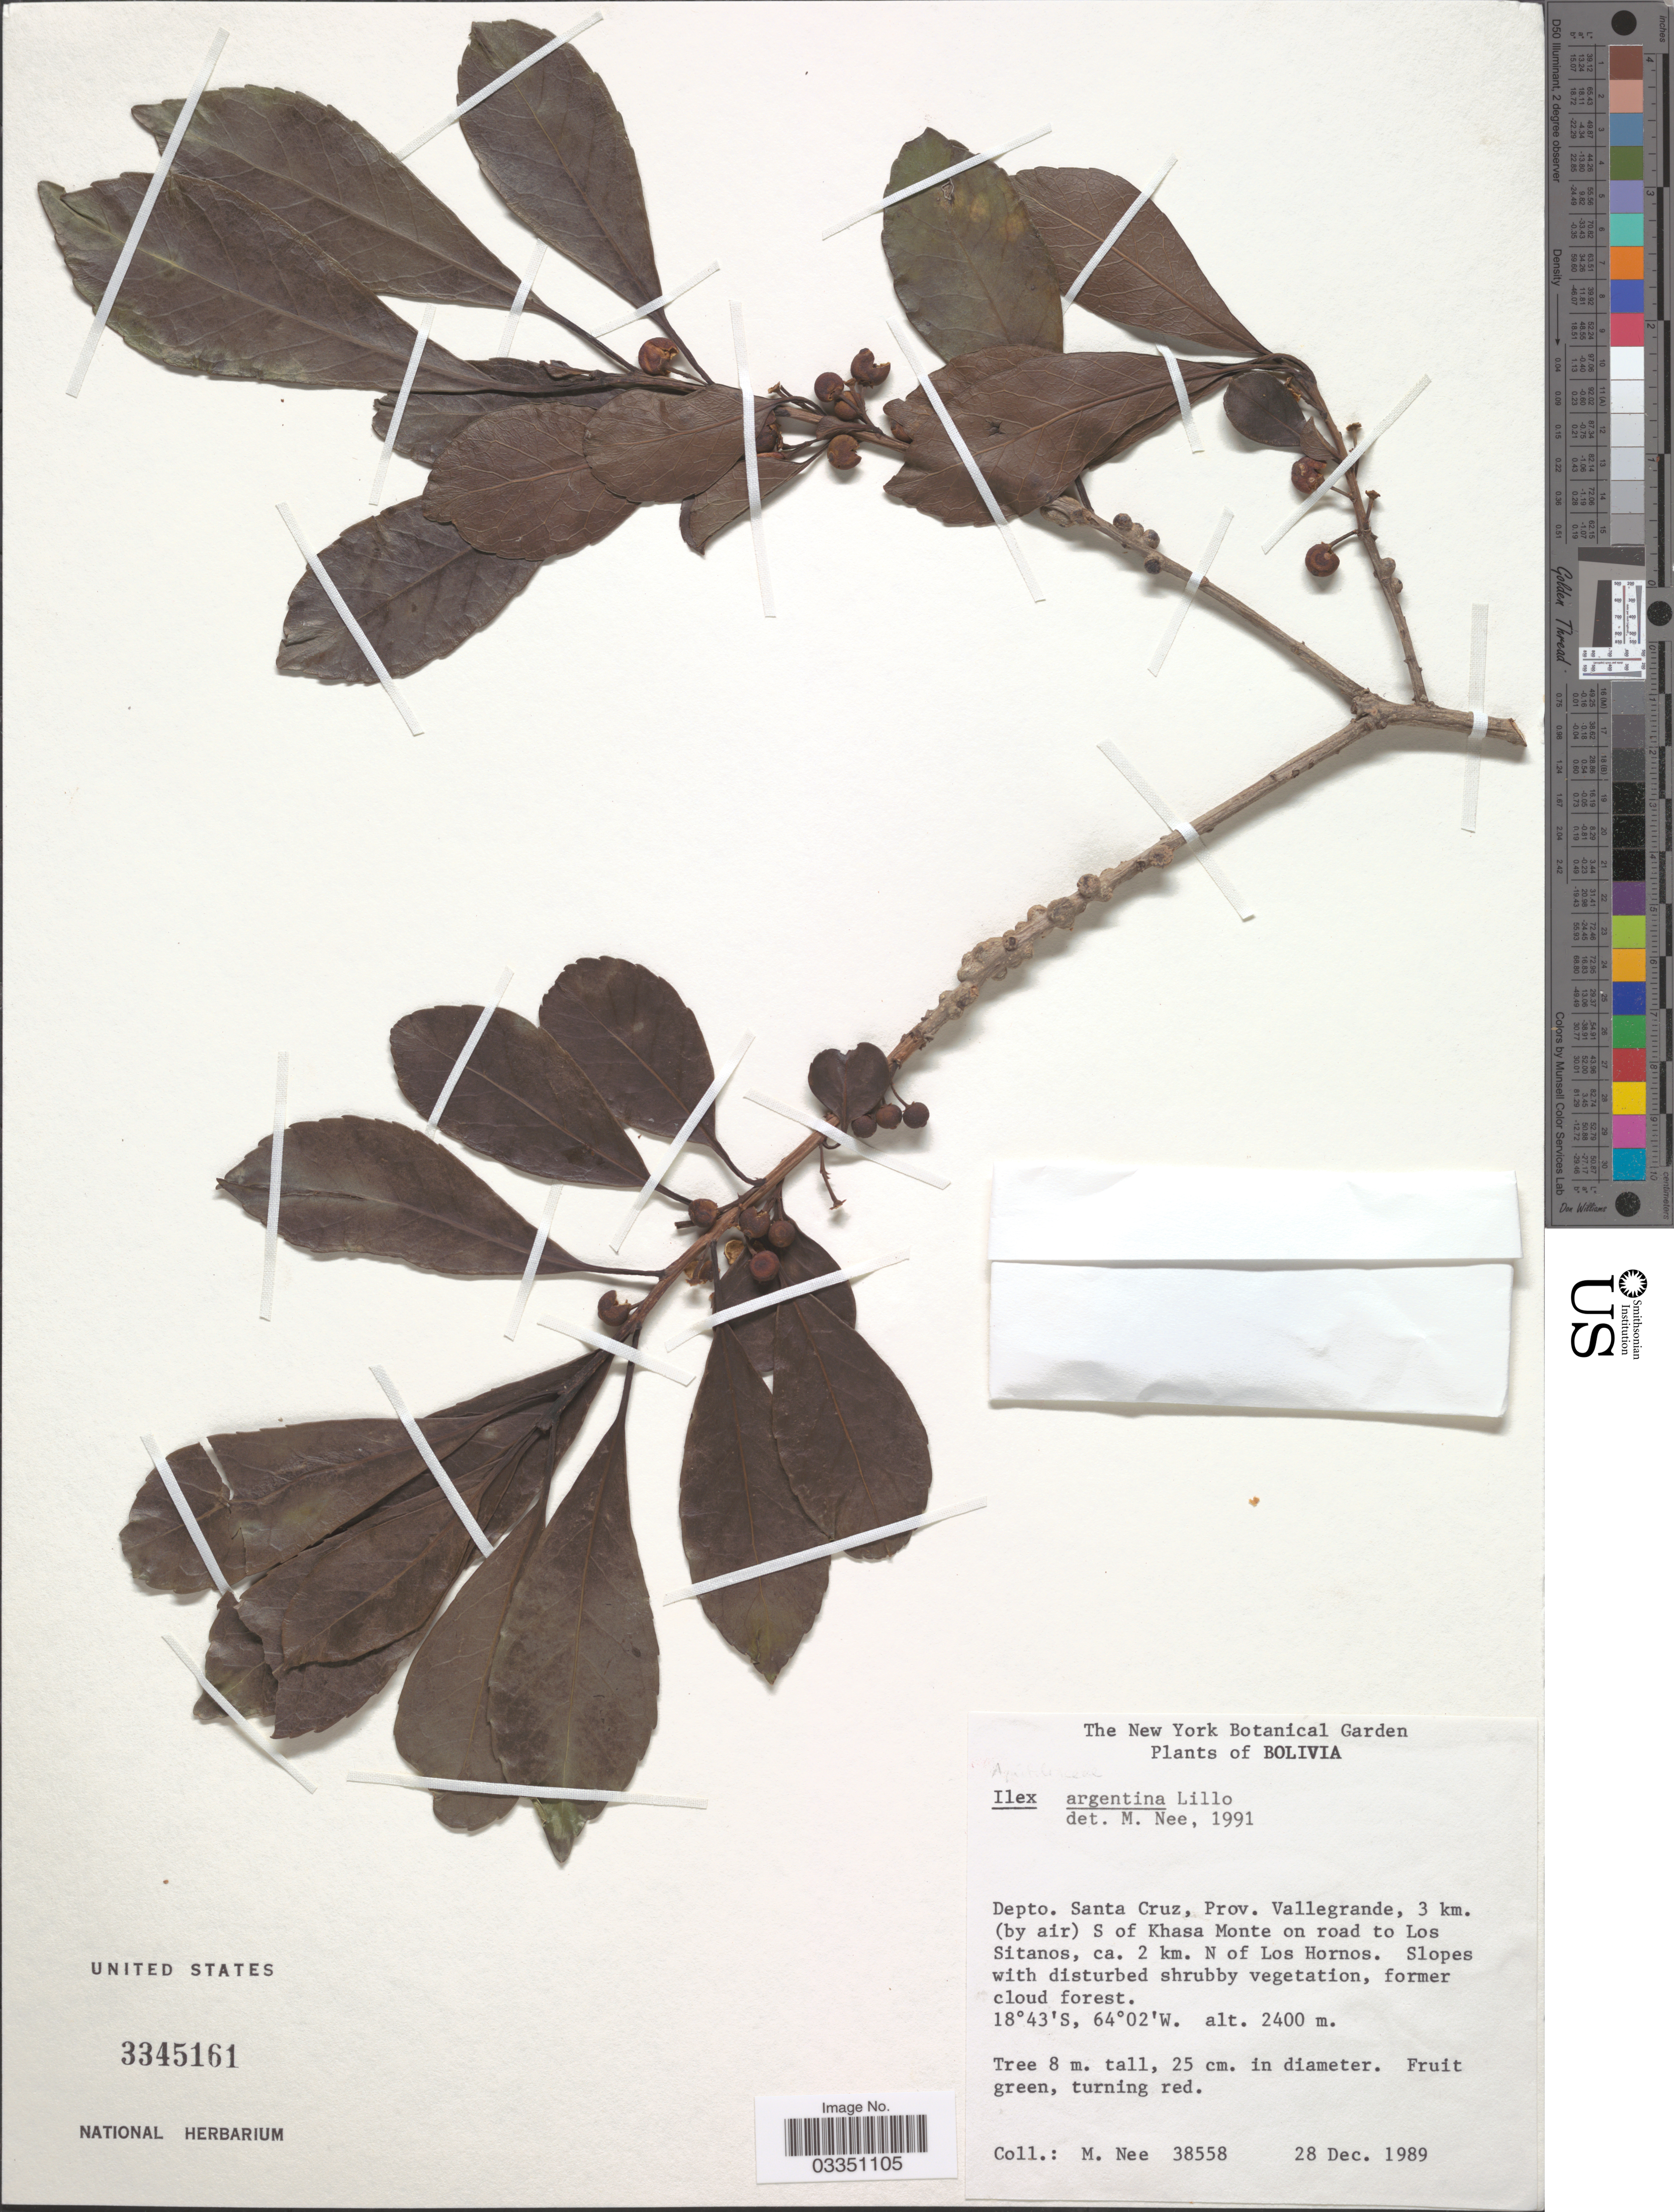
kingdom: Plantae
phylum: Tracheophyta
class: Magnoliopsida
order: Aquifoliales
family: Aquifoliaceae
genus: Ilex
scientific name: Ilex argentina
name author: Lillo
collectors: M. Nee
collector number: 38558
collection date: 1989-12-28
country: Bolivia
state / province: Santa Cruz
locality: Depto. Santa Cruz, Prov. Vallegrande, 3 km. (by air) S of Khasa Monte on road to Los Sitanos, ca. 2 km. N of Los Hornos.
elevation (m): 2400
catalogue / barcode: US 3345161